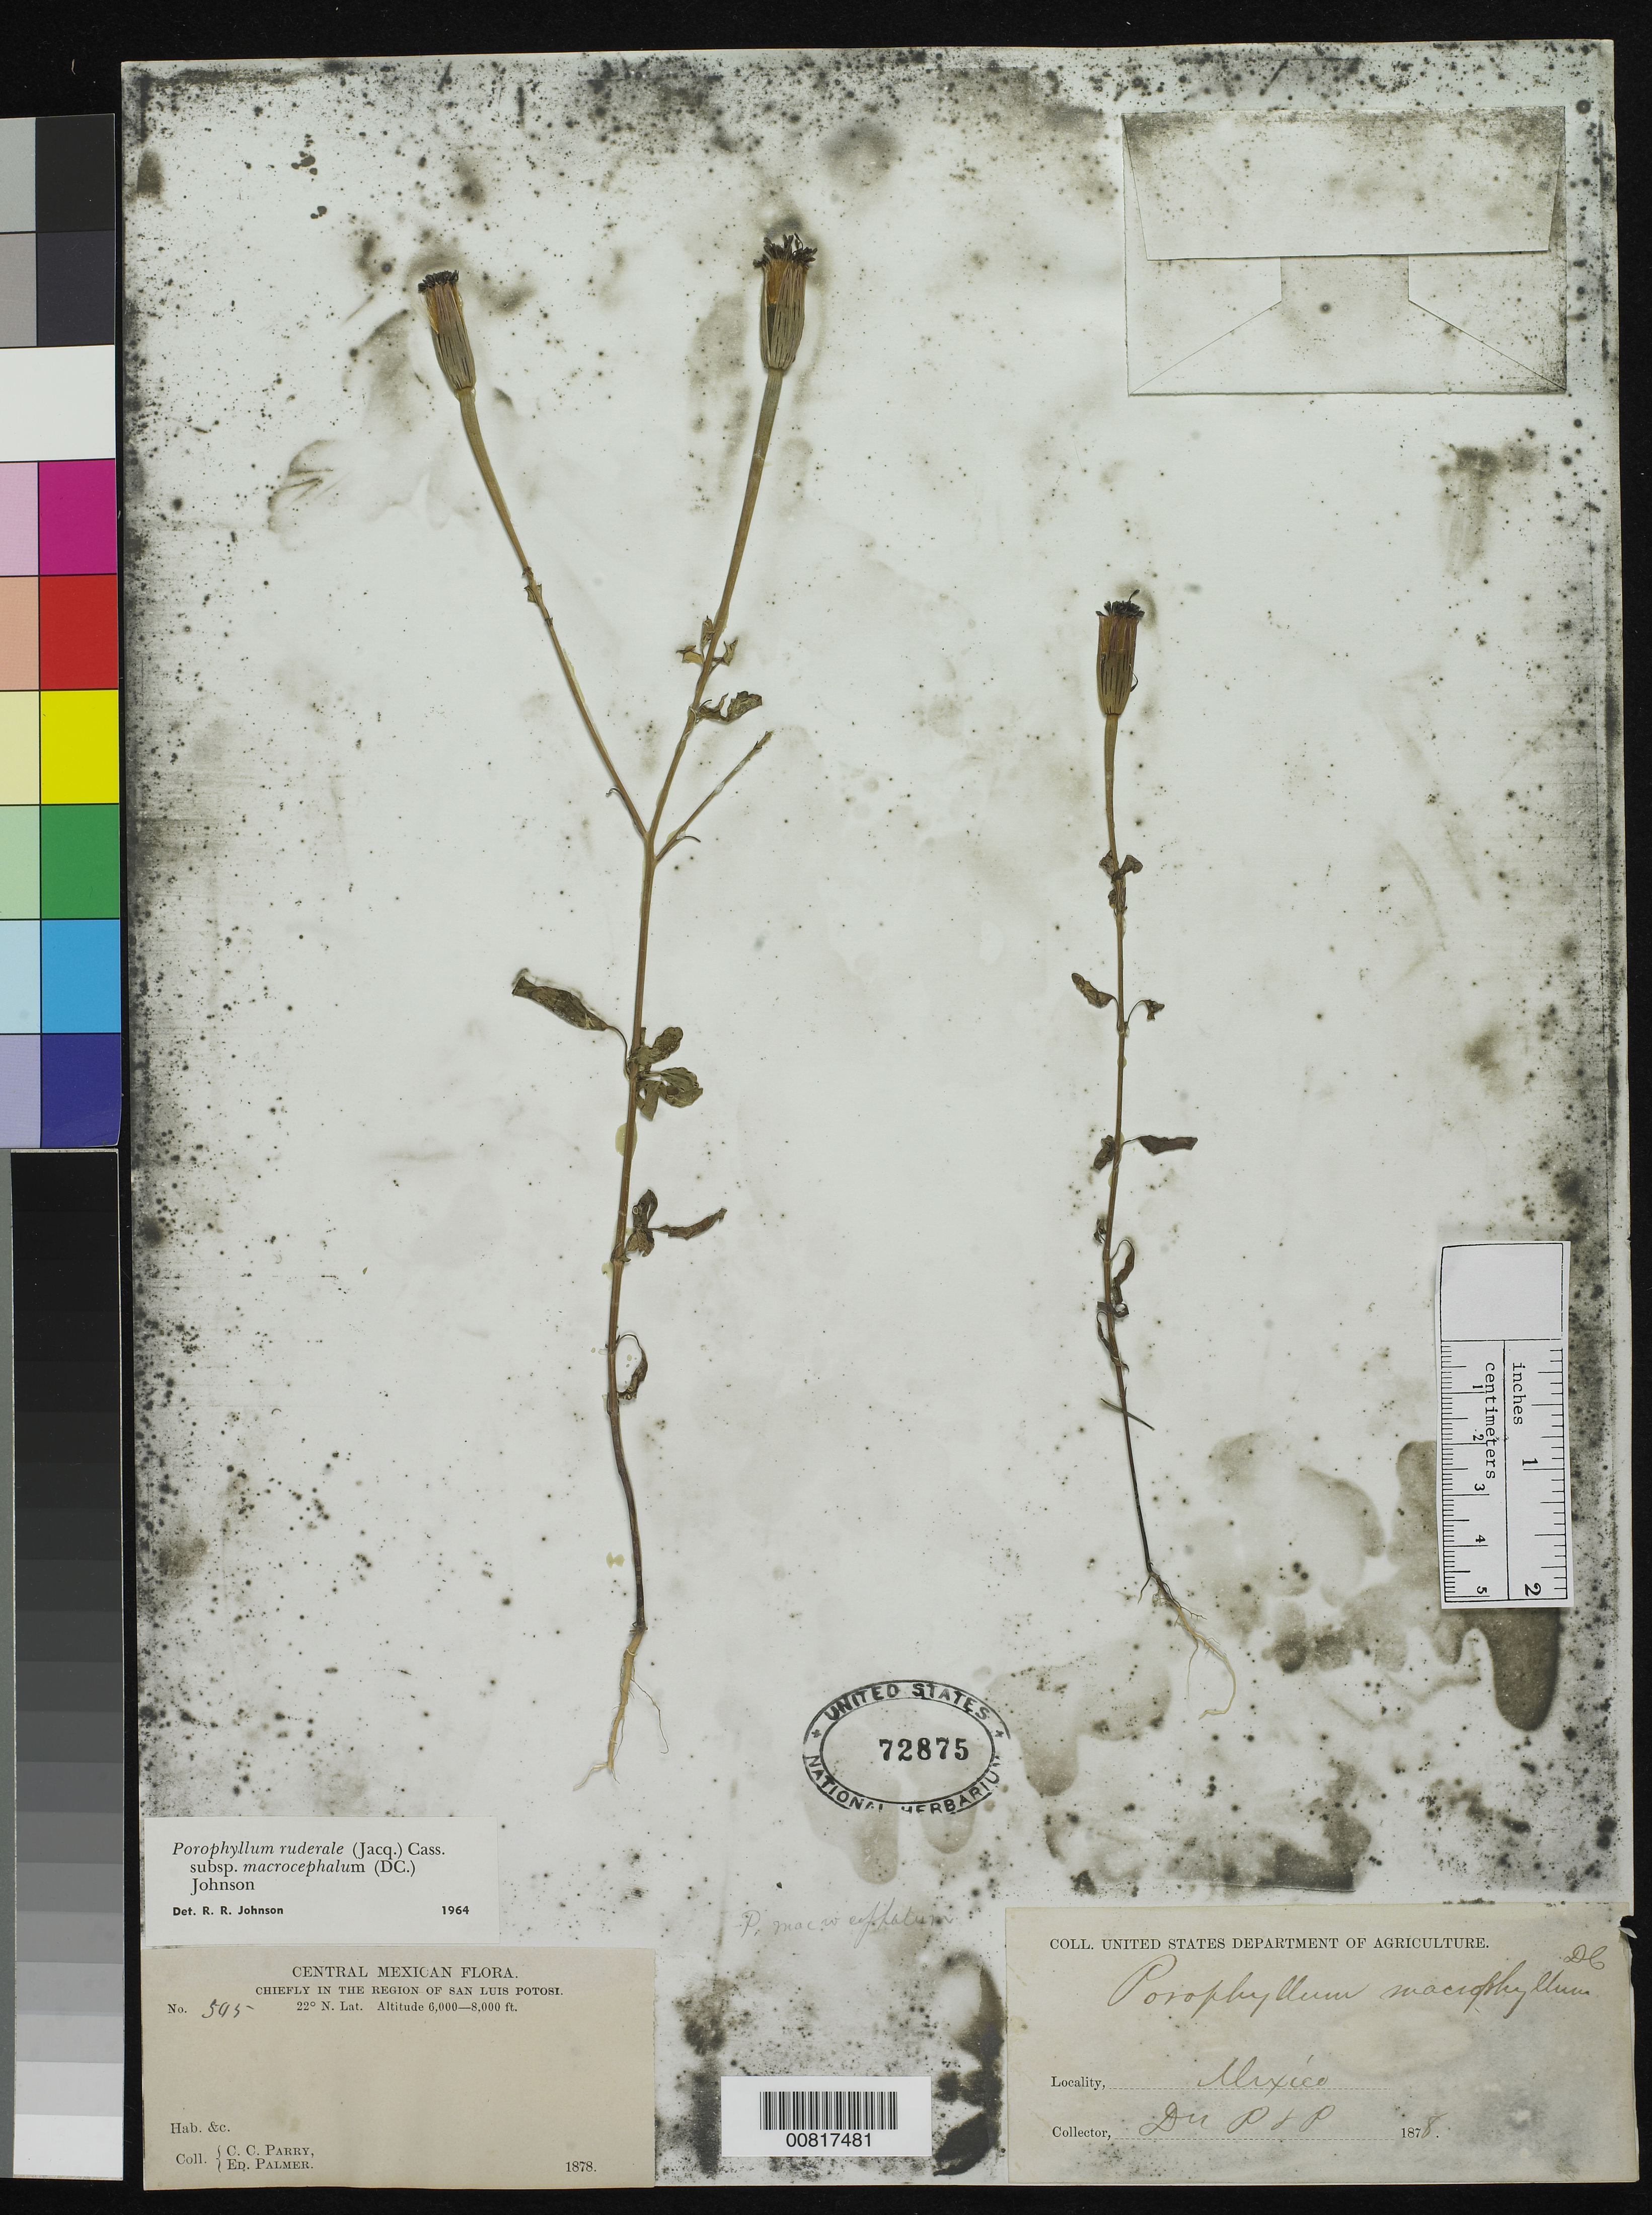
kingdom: Plantae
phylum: Tracheophyta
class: Magnoliopsida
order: Asterales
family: Asteraceae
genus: Porophyllum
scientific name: Porophyllum ruderale subsp. macrocephalum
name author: (DC.) R.R. Johnson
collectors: C. C. Parry & E. Palmer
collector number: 595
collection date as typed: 1878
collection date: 1878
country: Mexico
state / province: San Luis Potosí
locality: Chiefly in the region of San Luis Potosí.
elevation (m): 1829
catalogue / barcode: US 72875